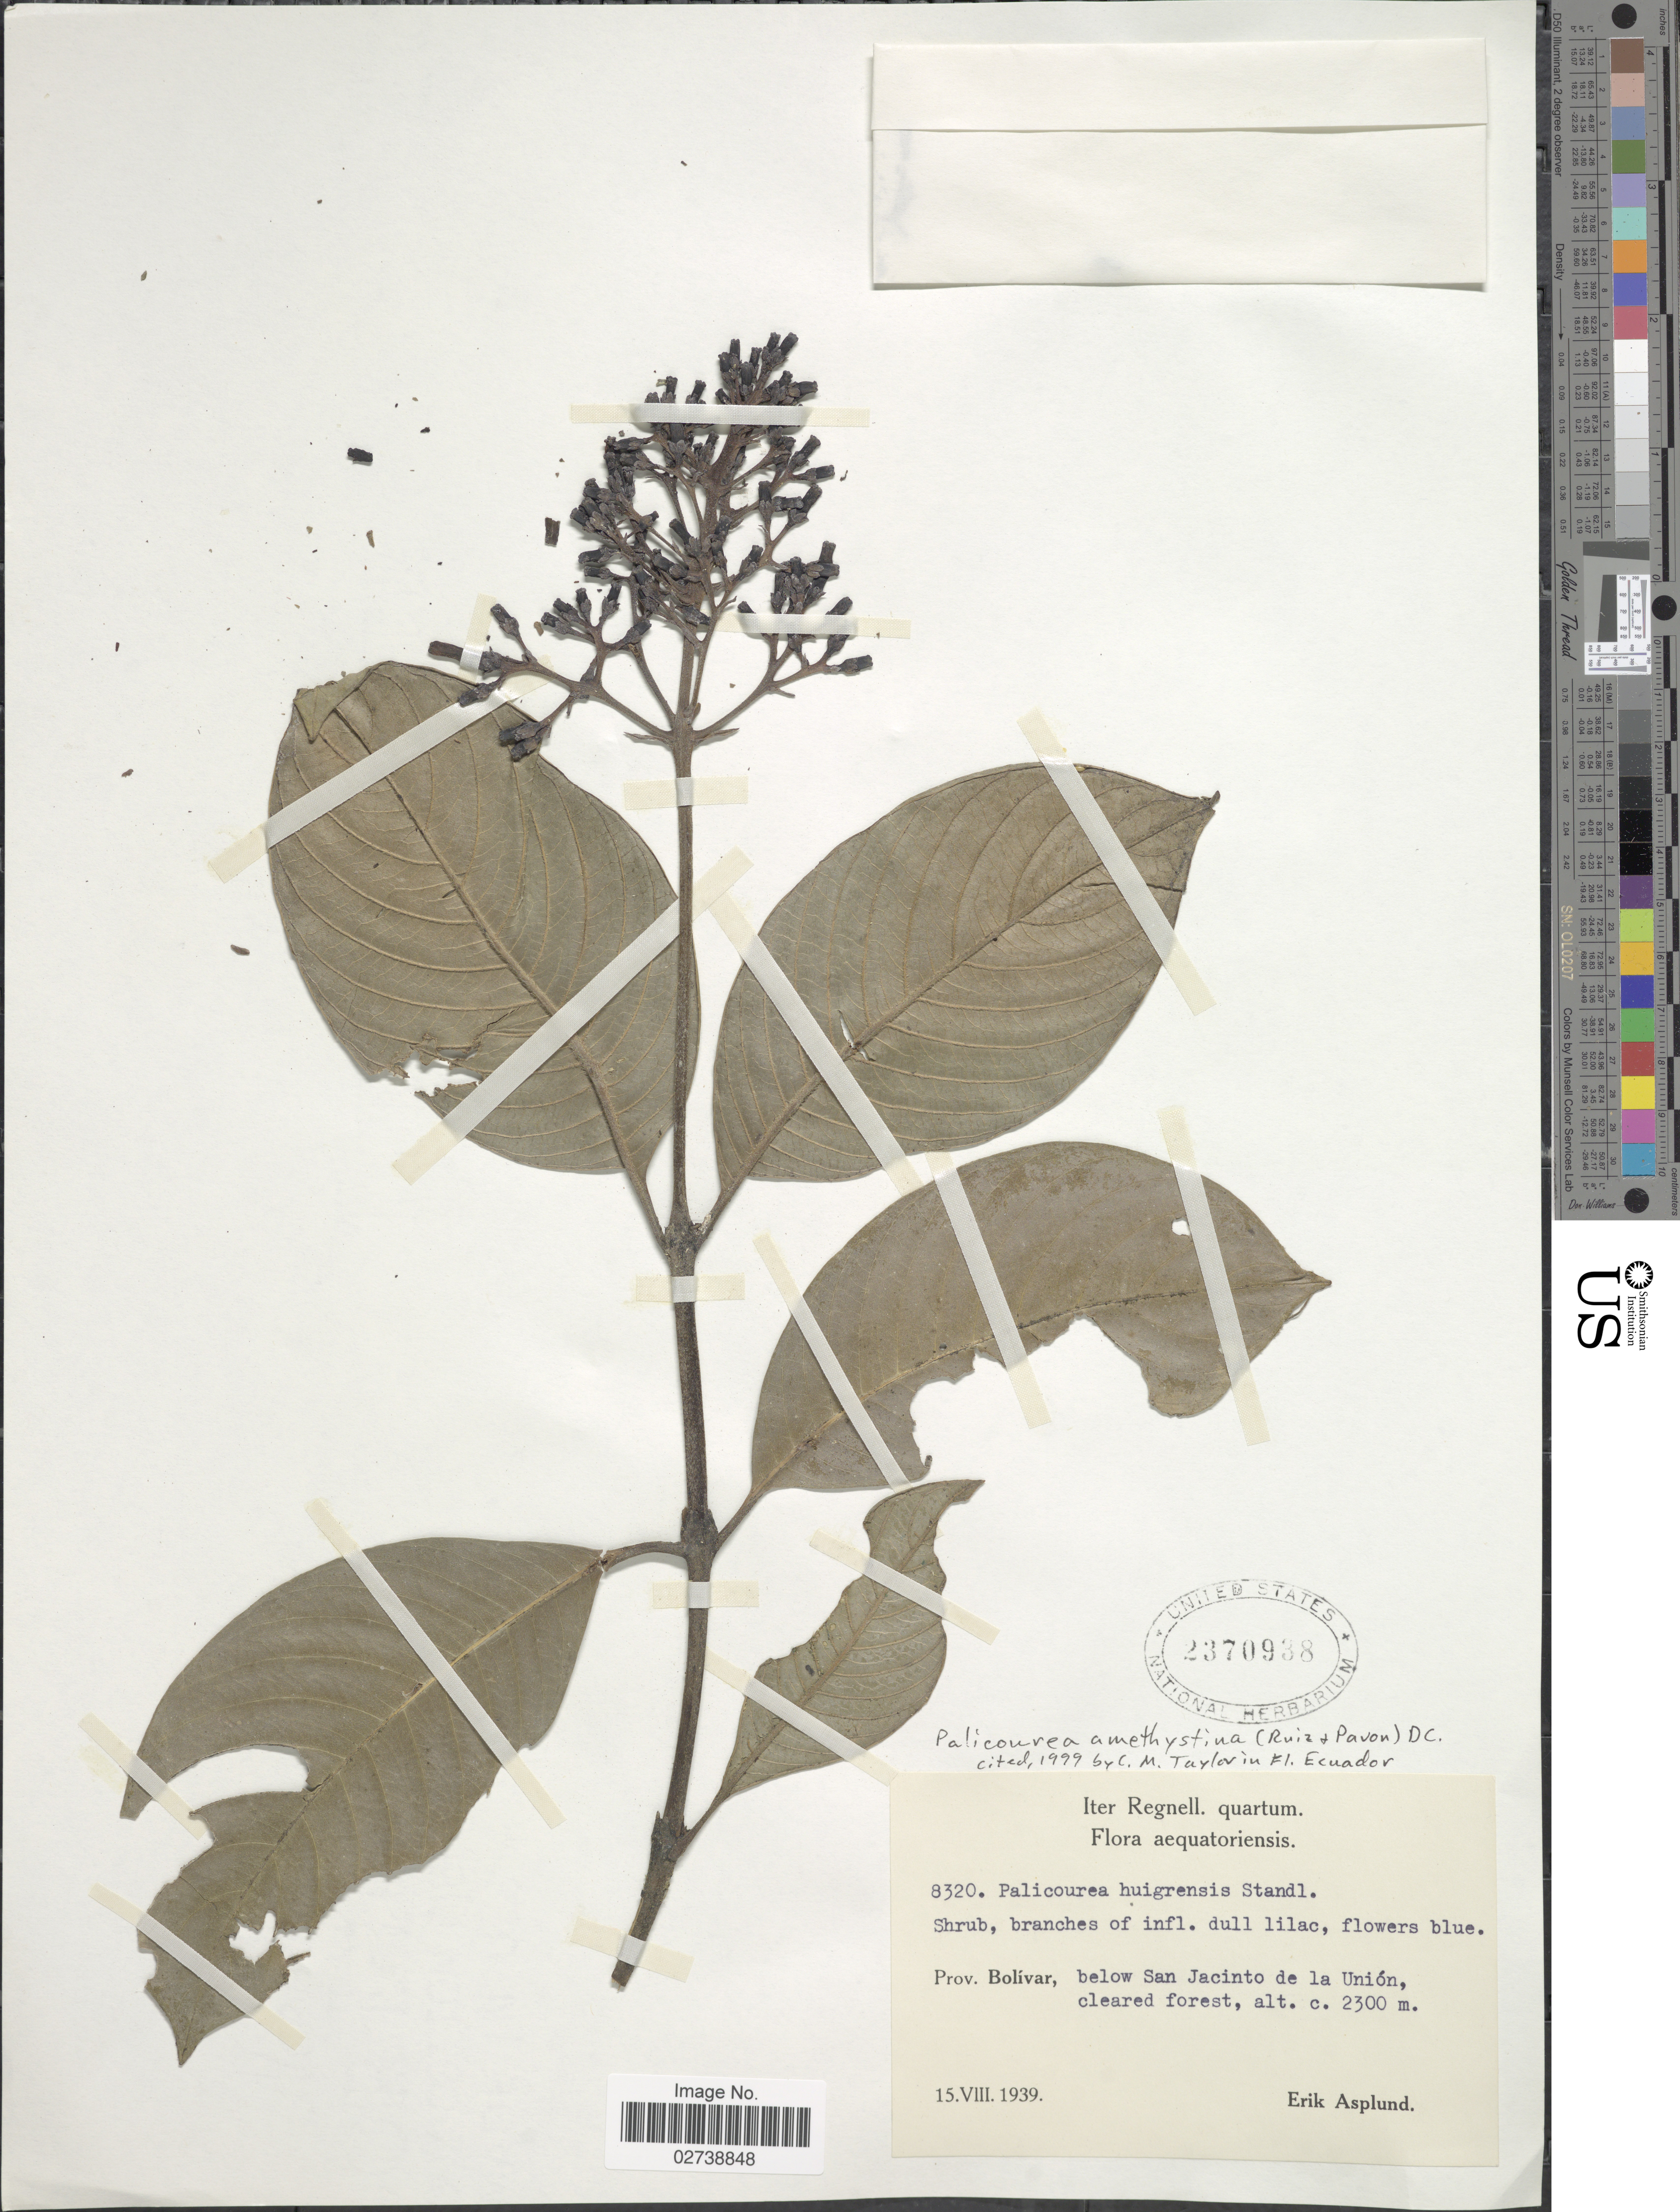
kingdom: Plantae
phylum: Tracheophyta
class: Magnoliopsida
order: Gentianales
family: Rubiaceae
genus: Palicourea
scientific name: Palicourea amethystina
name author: (Ruiz & Pav.) DC.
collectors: E. Asplund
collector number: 8320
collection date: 1939-08-15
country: Ecuador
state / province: Bolívar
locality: Aequatoriensis, below San Jacinto de la Unión, cleared forest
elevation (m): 2300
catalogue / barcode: US 2370938